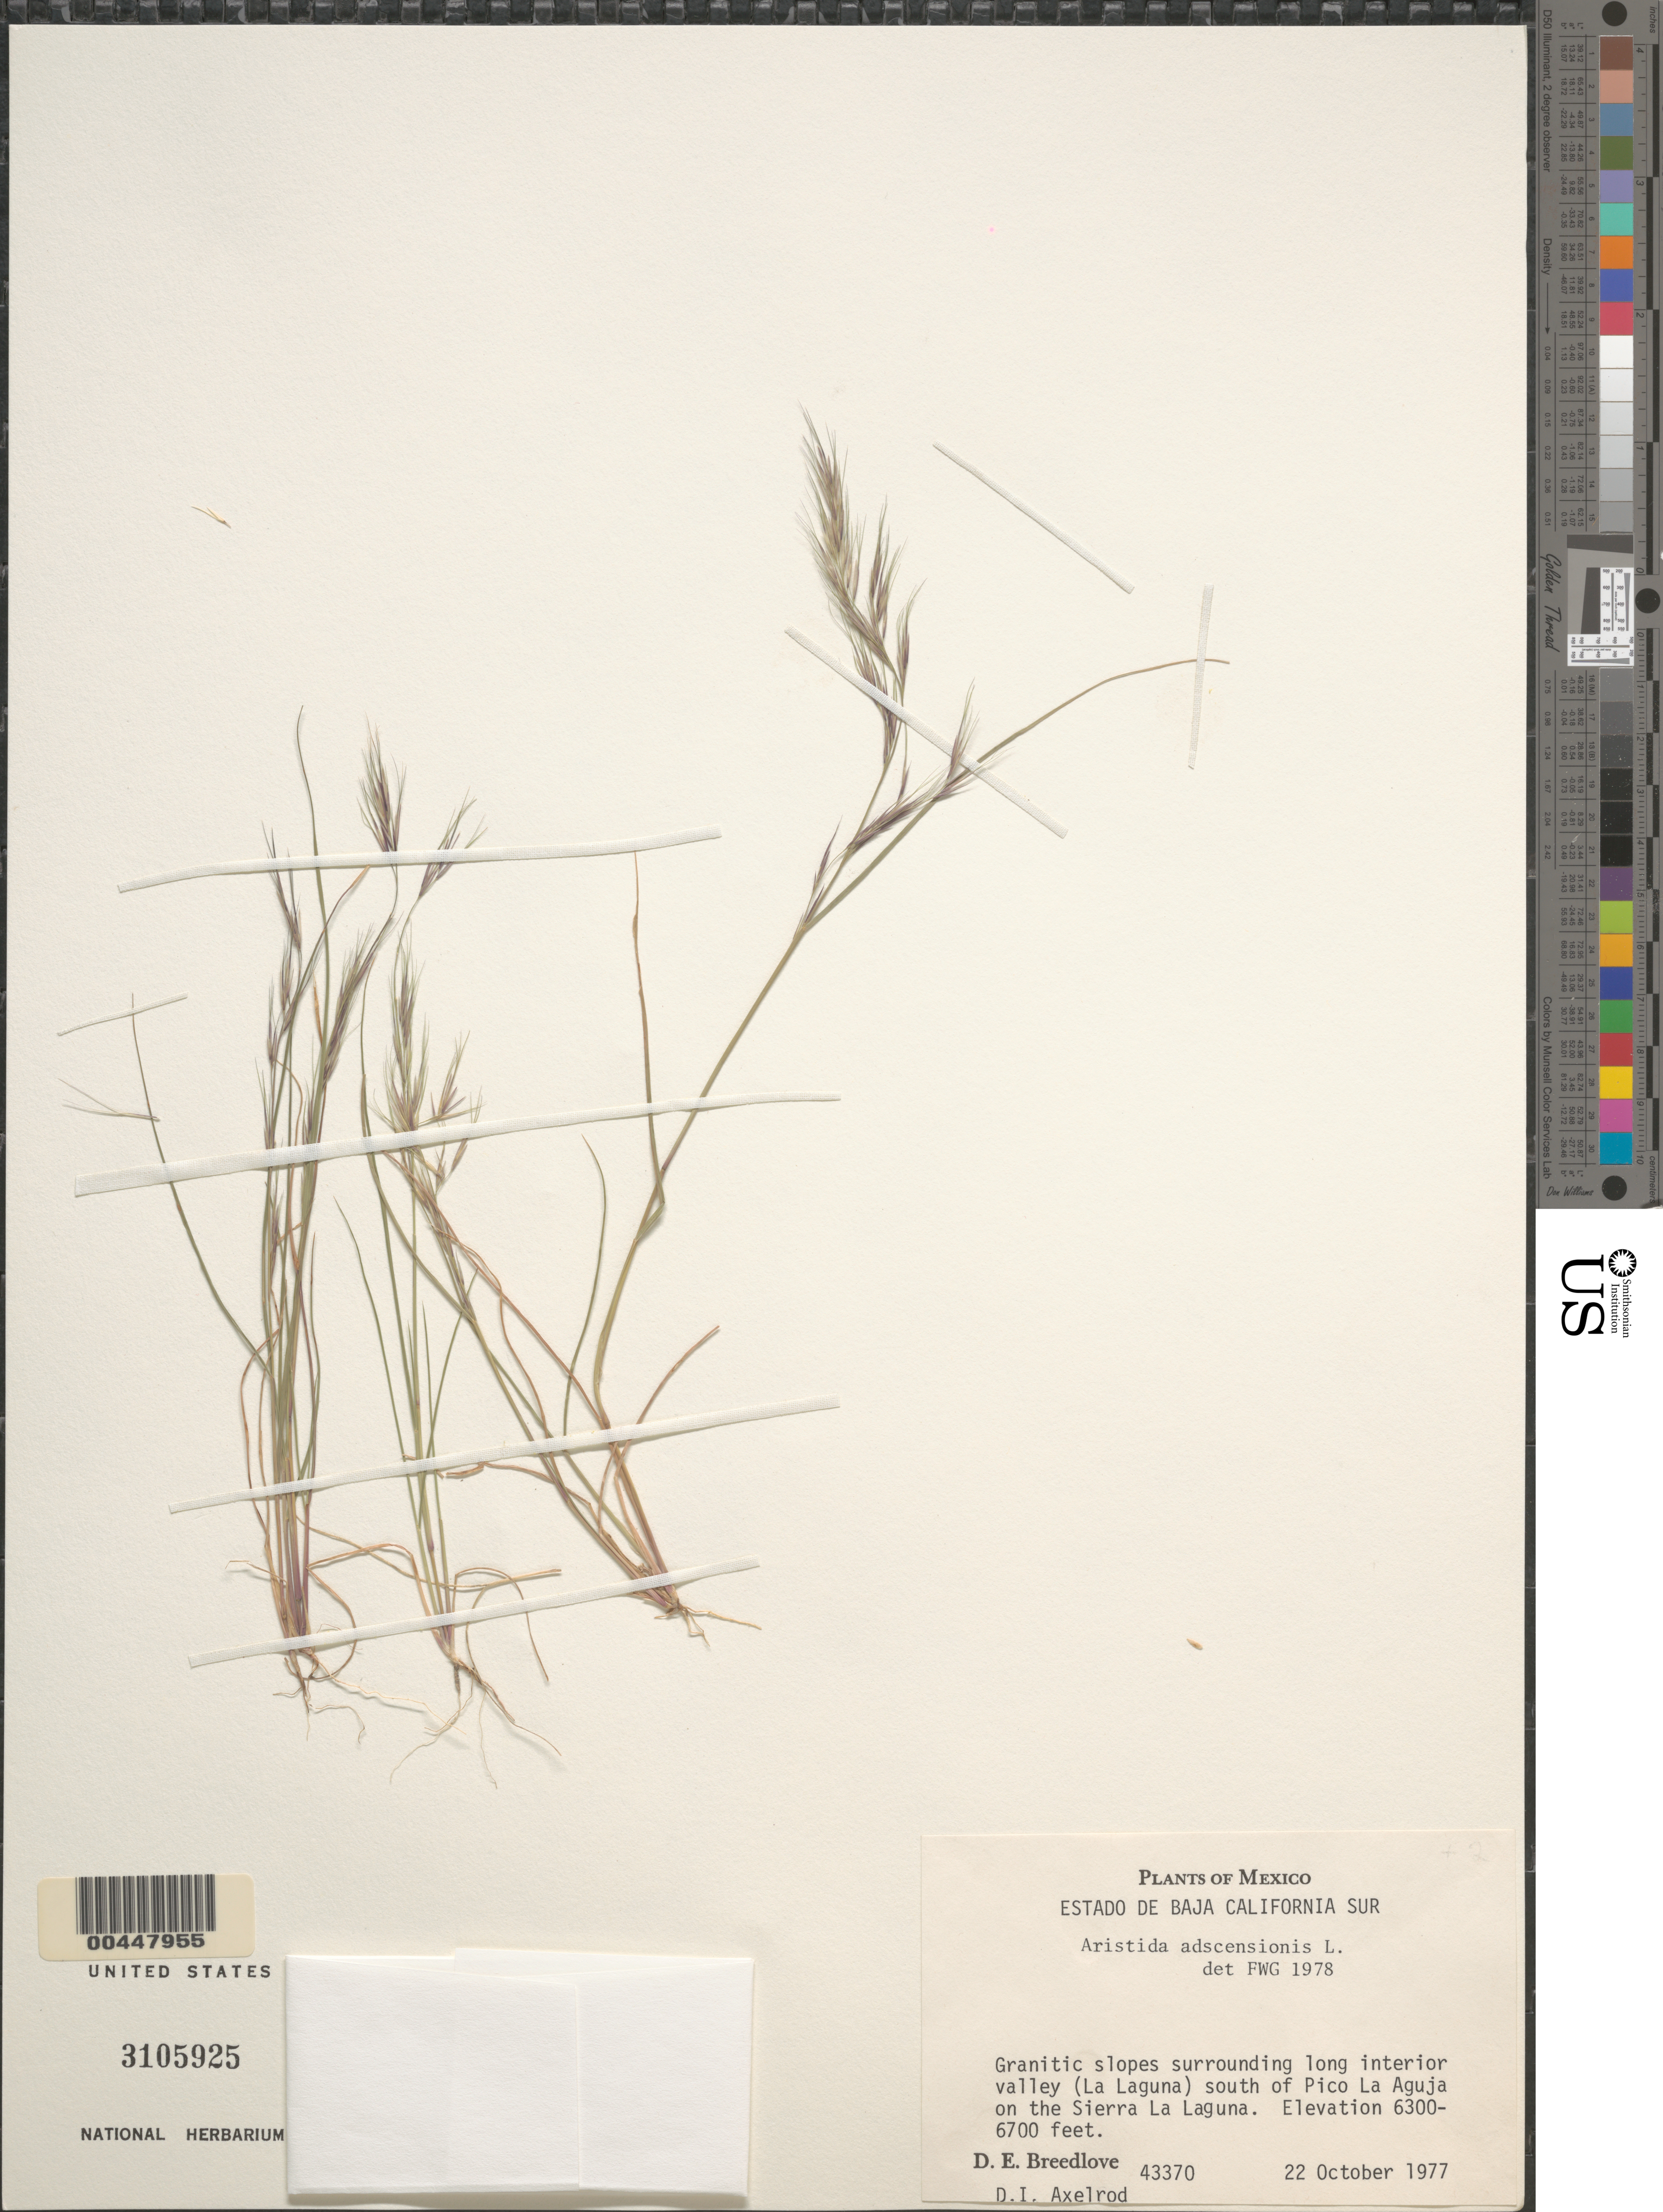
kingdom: Plantae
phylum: Tracheophyta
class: Liliopsida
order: Poales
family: Poaceae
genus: Aristida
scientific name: Aristida adscensionis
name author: L.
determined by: Gould, F. W.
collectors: D. E. Breedlove & D. Axelrod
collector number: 43370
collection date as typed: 22 Oct 1977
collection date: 1977-10-22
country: Mexico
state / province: Baja California Sur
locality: Slopes surrounding long interior valley (La Laguna) S of Pico La Aguja on the Sierra la Laguna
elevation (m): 1920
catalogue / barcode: US 3105925